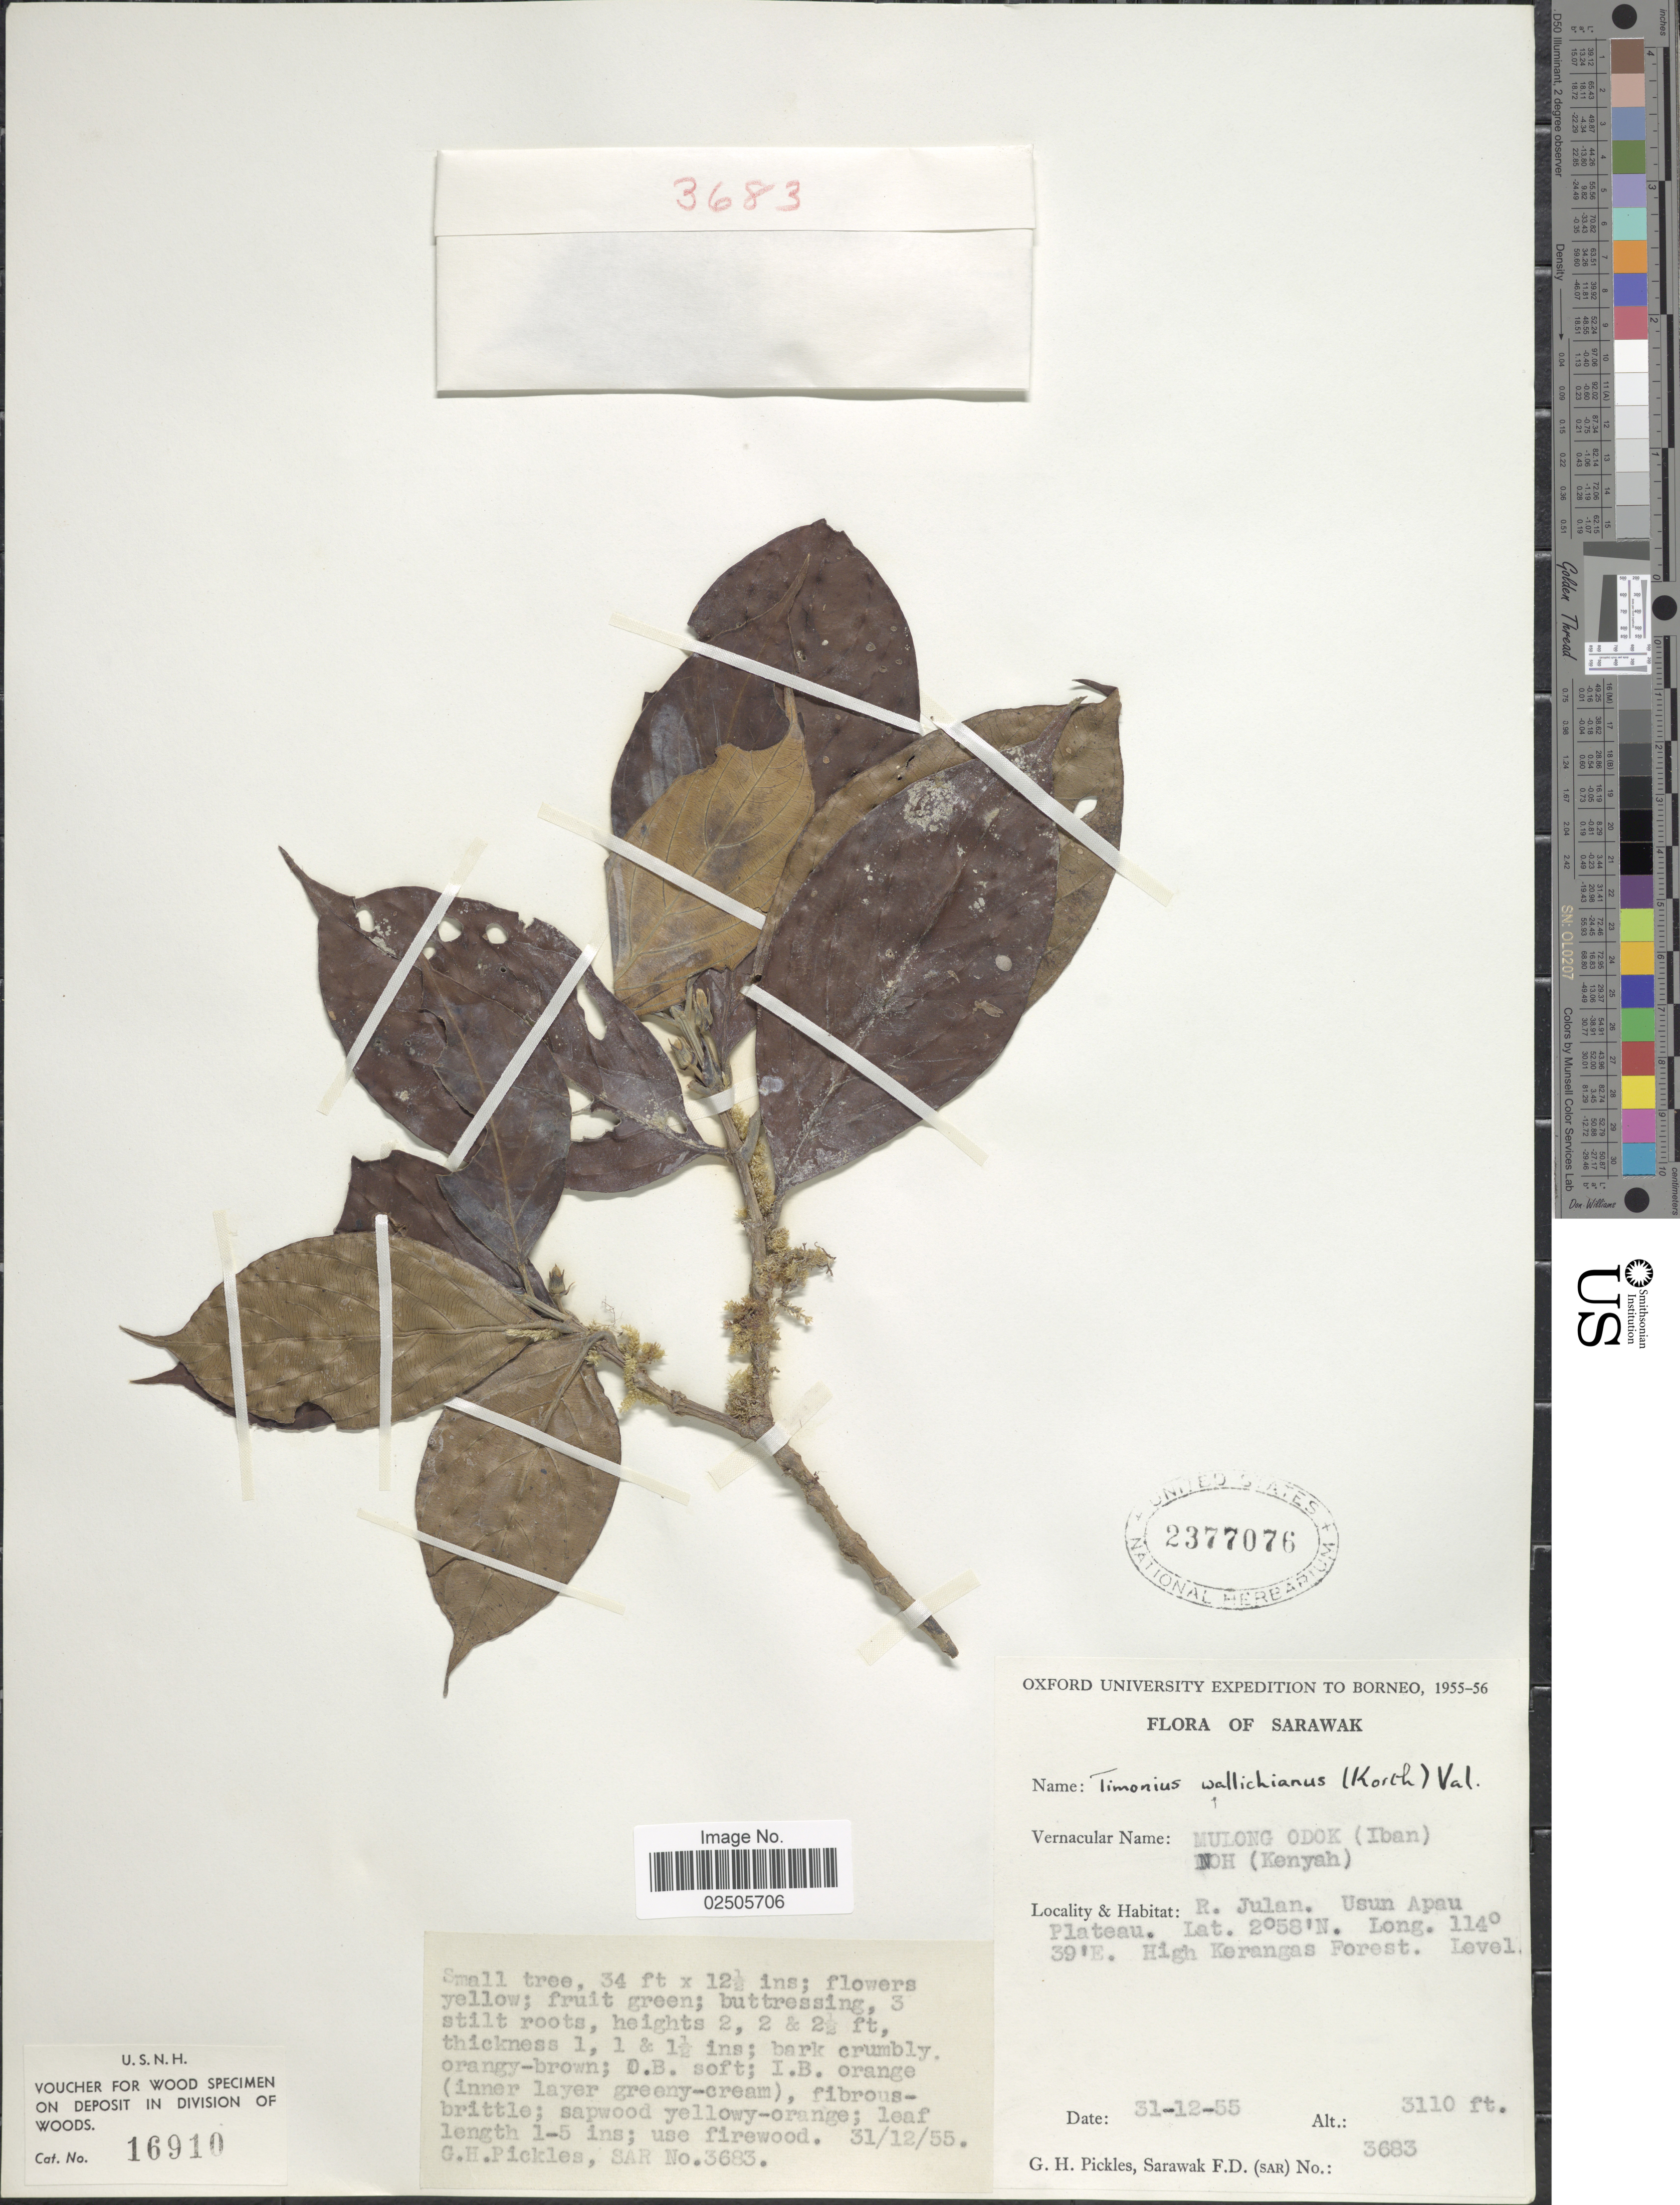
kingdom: Plantae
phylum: Tracheophyta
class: Magnoliopsida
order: Gentianales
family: Rubiaceae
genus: Timonius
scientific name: Timonius wallichianus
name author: Valeton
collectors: G. Pickles & F. Sarawak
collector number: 3683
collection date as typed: Transcribed d/m/y: 31/12/55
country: Malaysia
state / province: Sarawak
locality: Borneo, R. Julan. Usun Apau Plateau. High Kerangas Forest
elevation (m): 948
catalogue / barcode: US 2377076